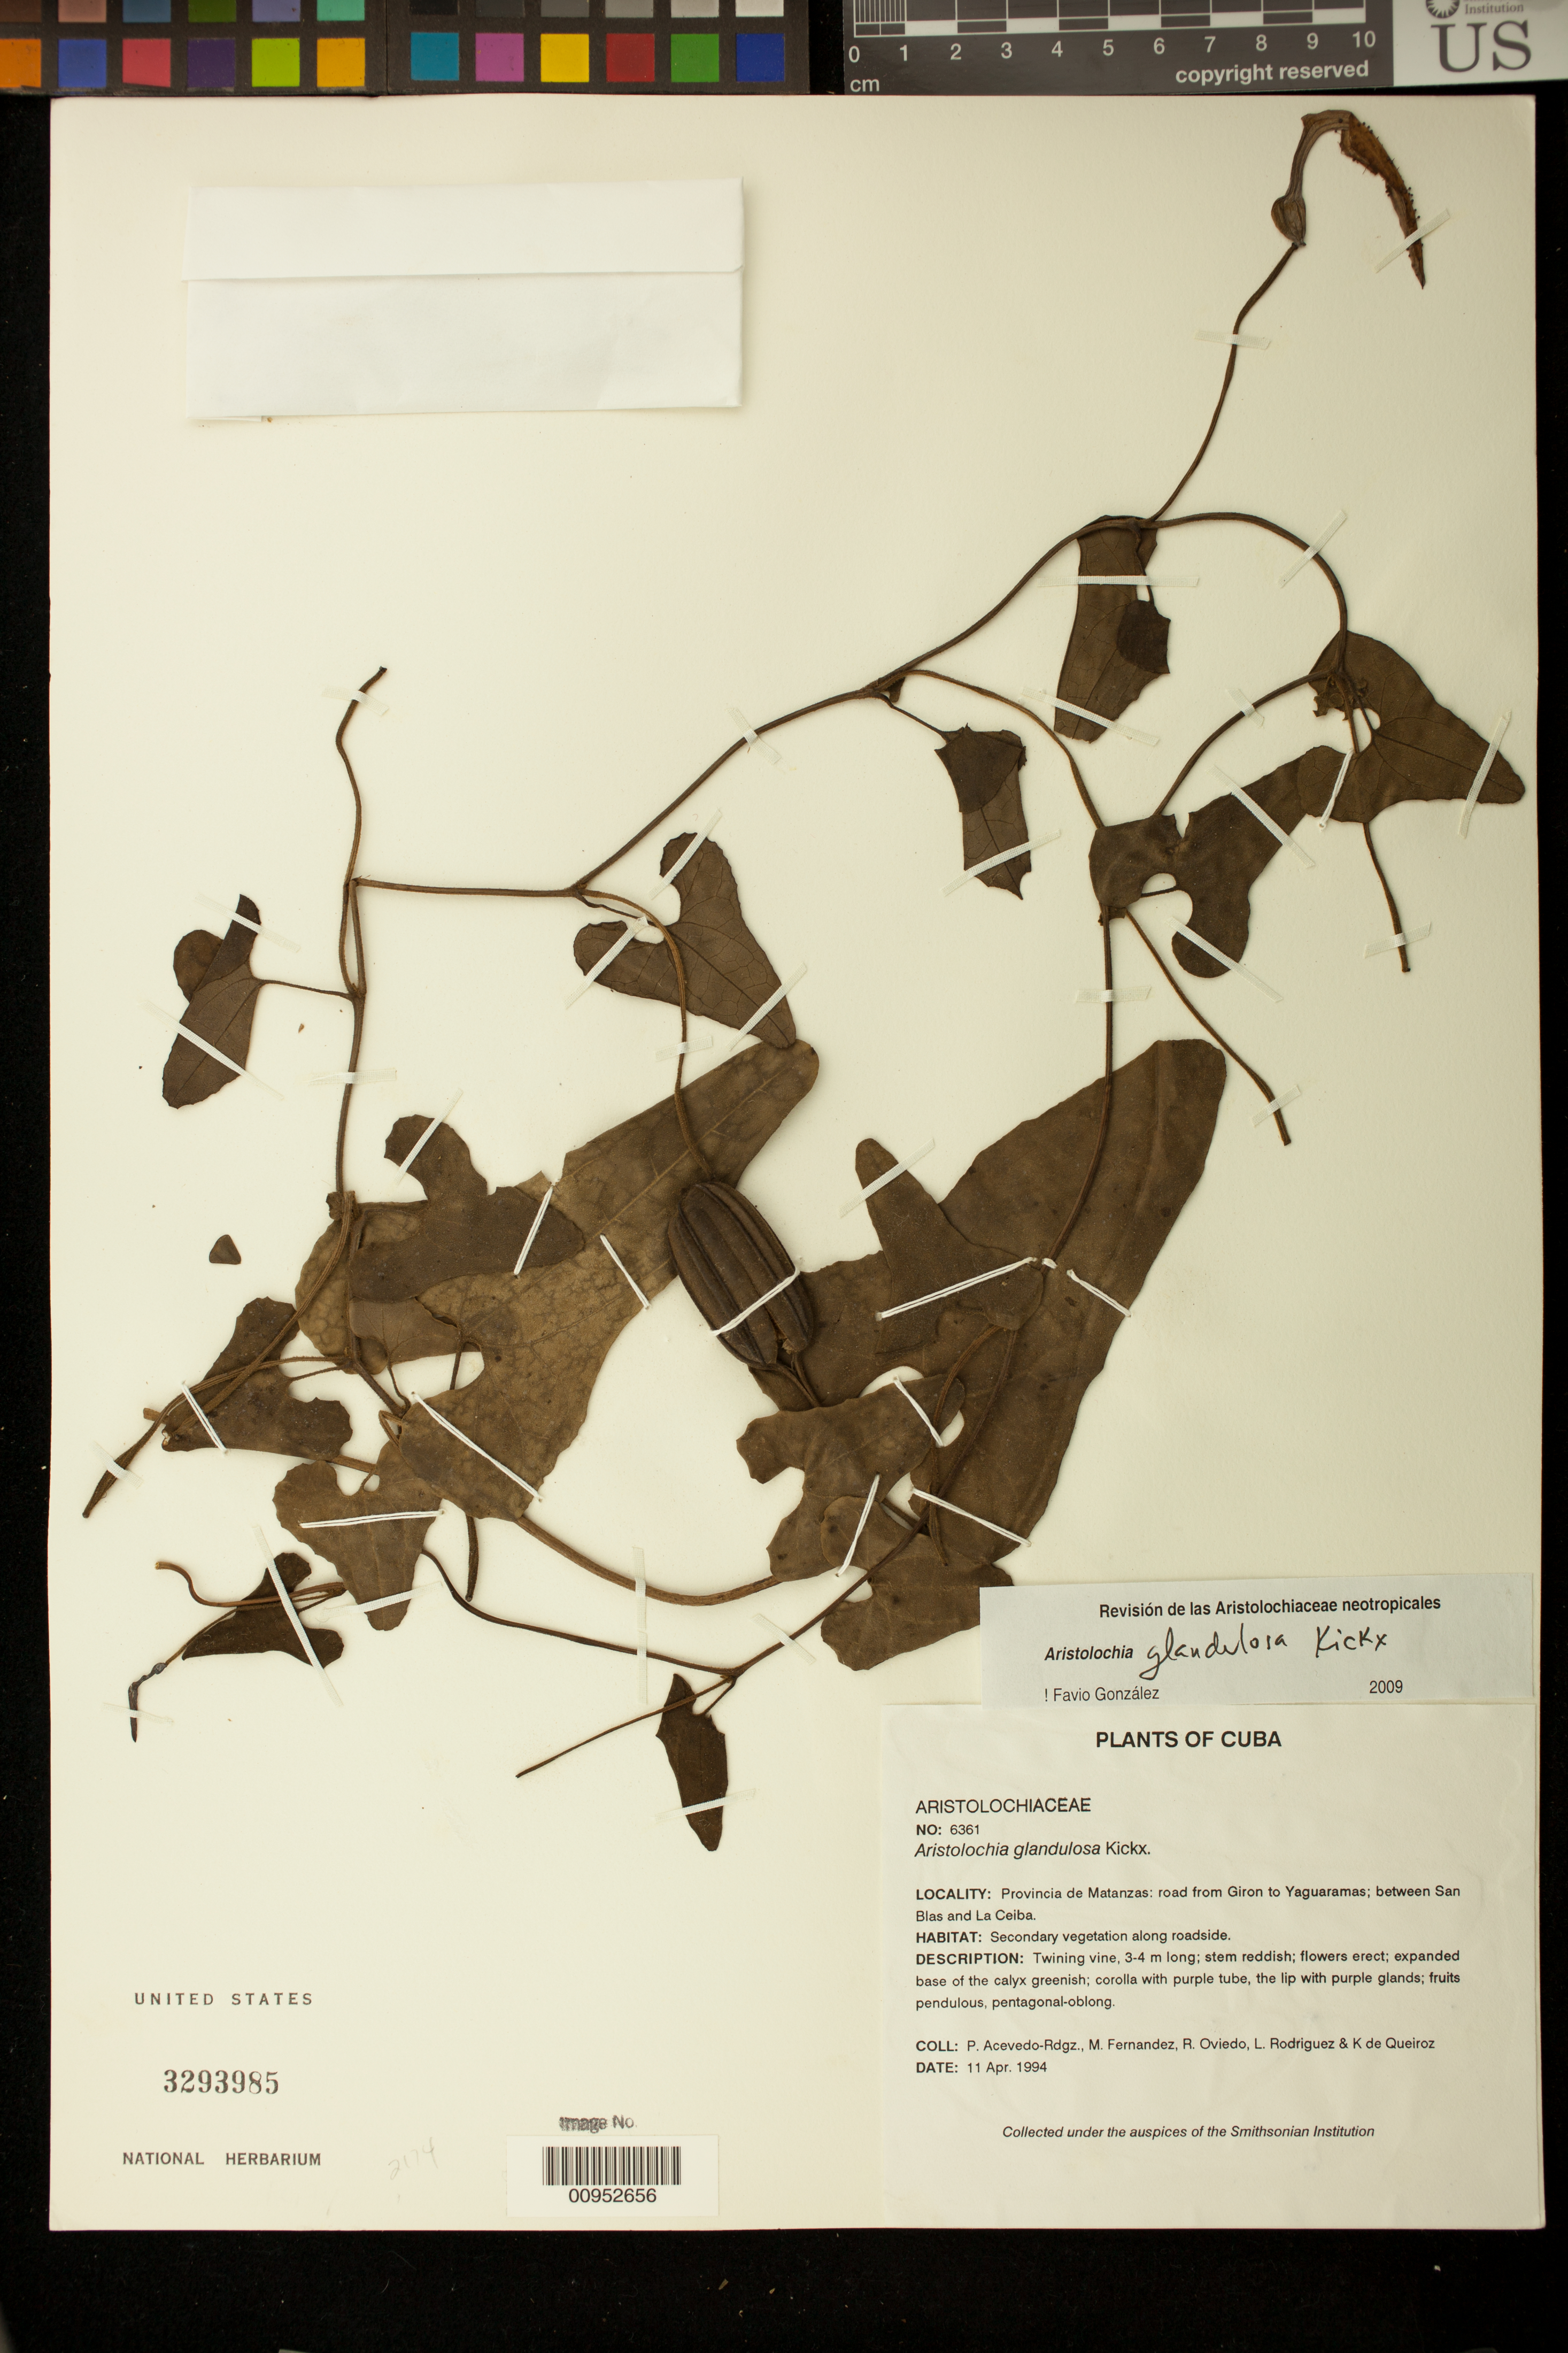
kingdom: Plantae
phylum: Tracheophyta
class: Magnoliopsida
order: Piperales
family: Aristolochiaceae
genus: Aristolochia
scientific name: Aristolochia glandulosa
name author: J. Kickx f.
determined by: Gonzalez, F.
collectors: P. Acevedo-Rodr., M. Fernández, R. Oviedo, L. Rodriguez & K. De Queiroz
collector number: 6361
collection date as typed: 11 Apr 1994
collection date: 1994-04-11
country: Cuba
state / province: Matanzas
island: Cuba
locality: Road from Giron to Yaguaramas; between San Blas and La Cieba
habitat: Secondary vegetation along roadside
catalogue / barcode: US 3293985